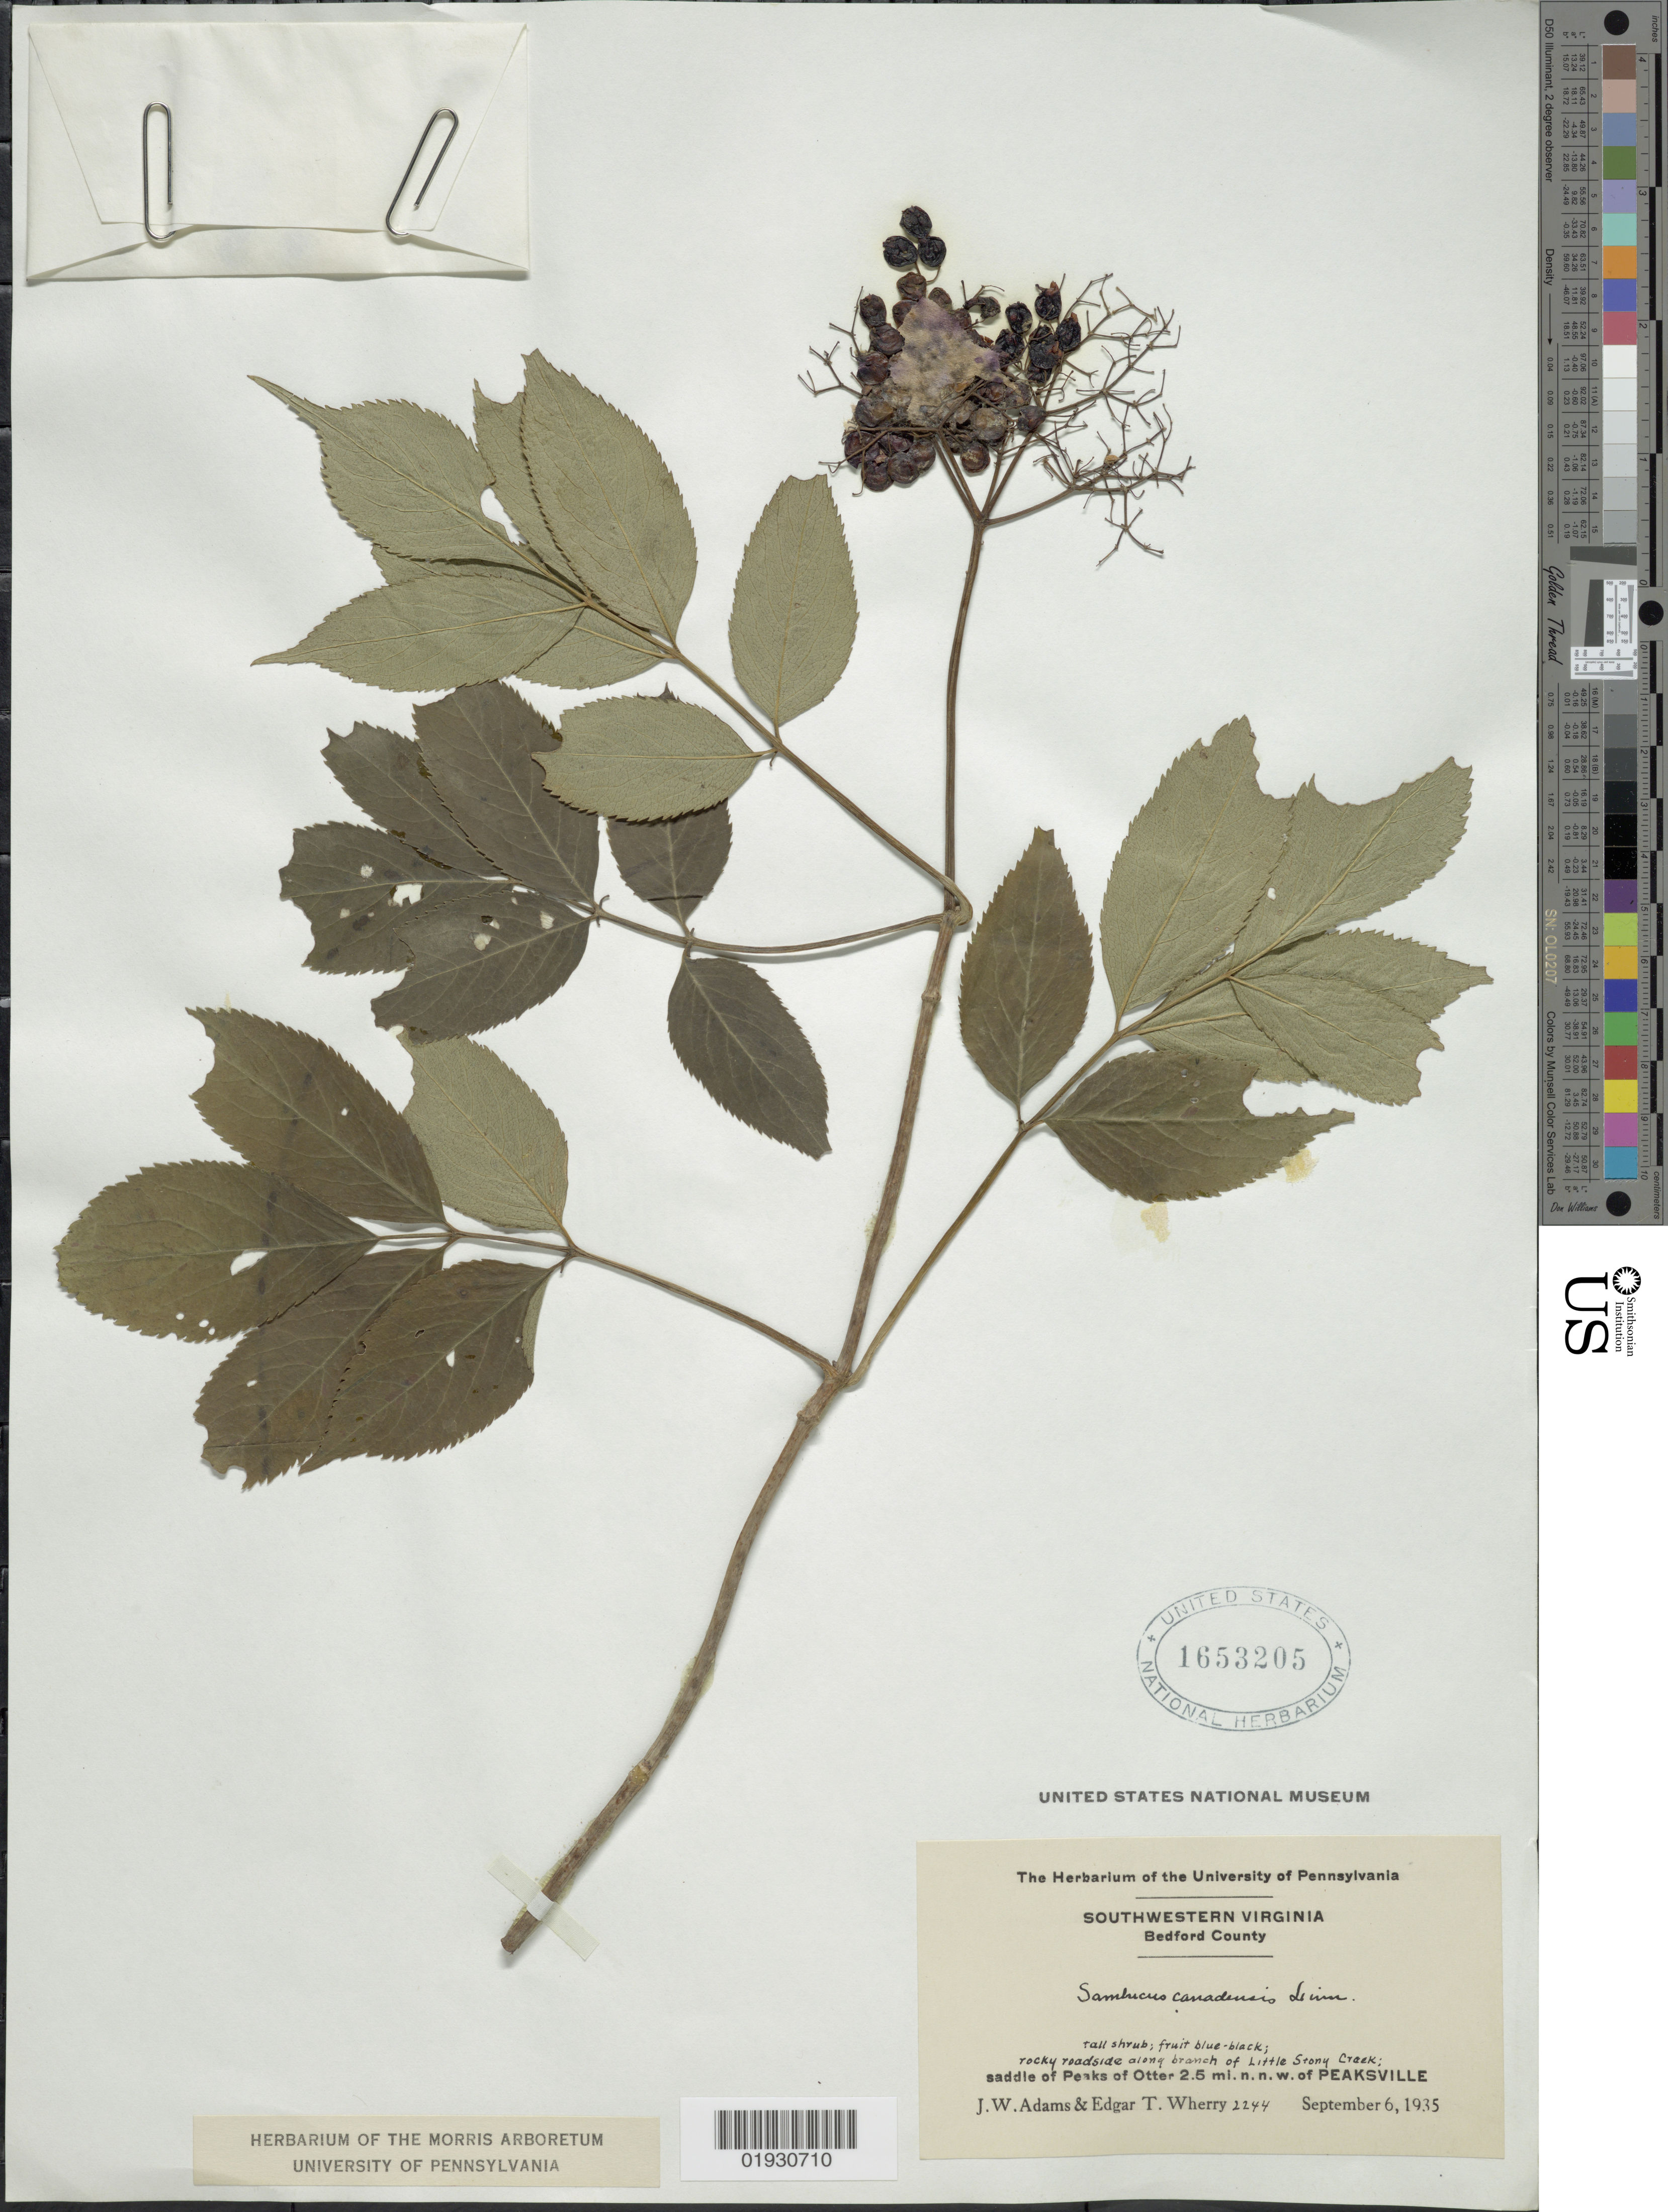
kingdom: Plantae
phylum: Tracheophyta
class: Magnoliopsida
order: Dipsacales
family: Viburnaceae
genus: Sambucus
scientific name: Sambucus canadensis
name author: L.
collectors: J. Adams & E. T. Wherry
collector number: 2244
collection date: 1935-09-06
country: United States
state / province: Virginia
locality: Southwestern Virginia, Bedfort County, rocky roadside along branch of Little Stony Creek, saddle of Peaks of Otter 2.5 mi. n.n.w. of Peaksville.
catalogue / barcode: US 1653205